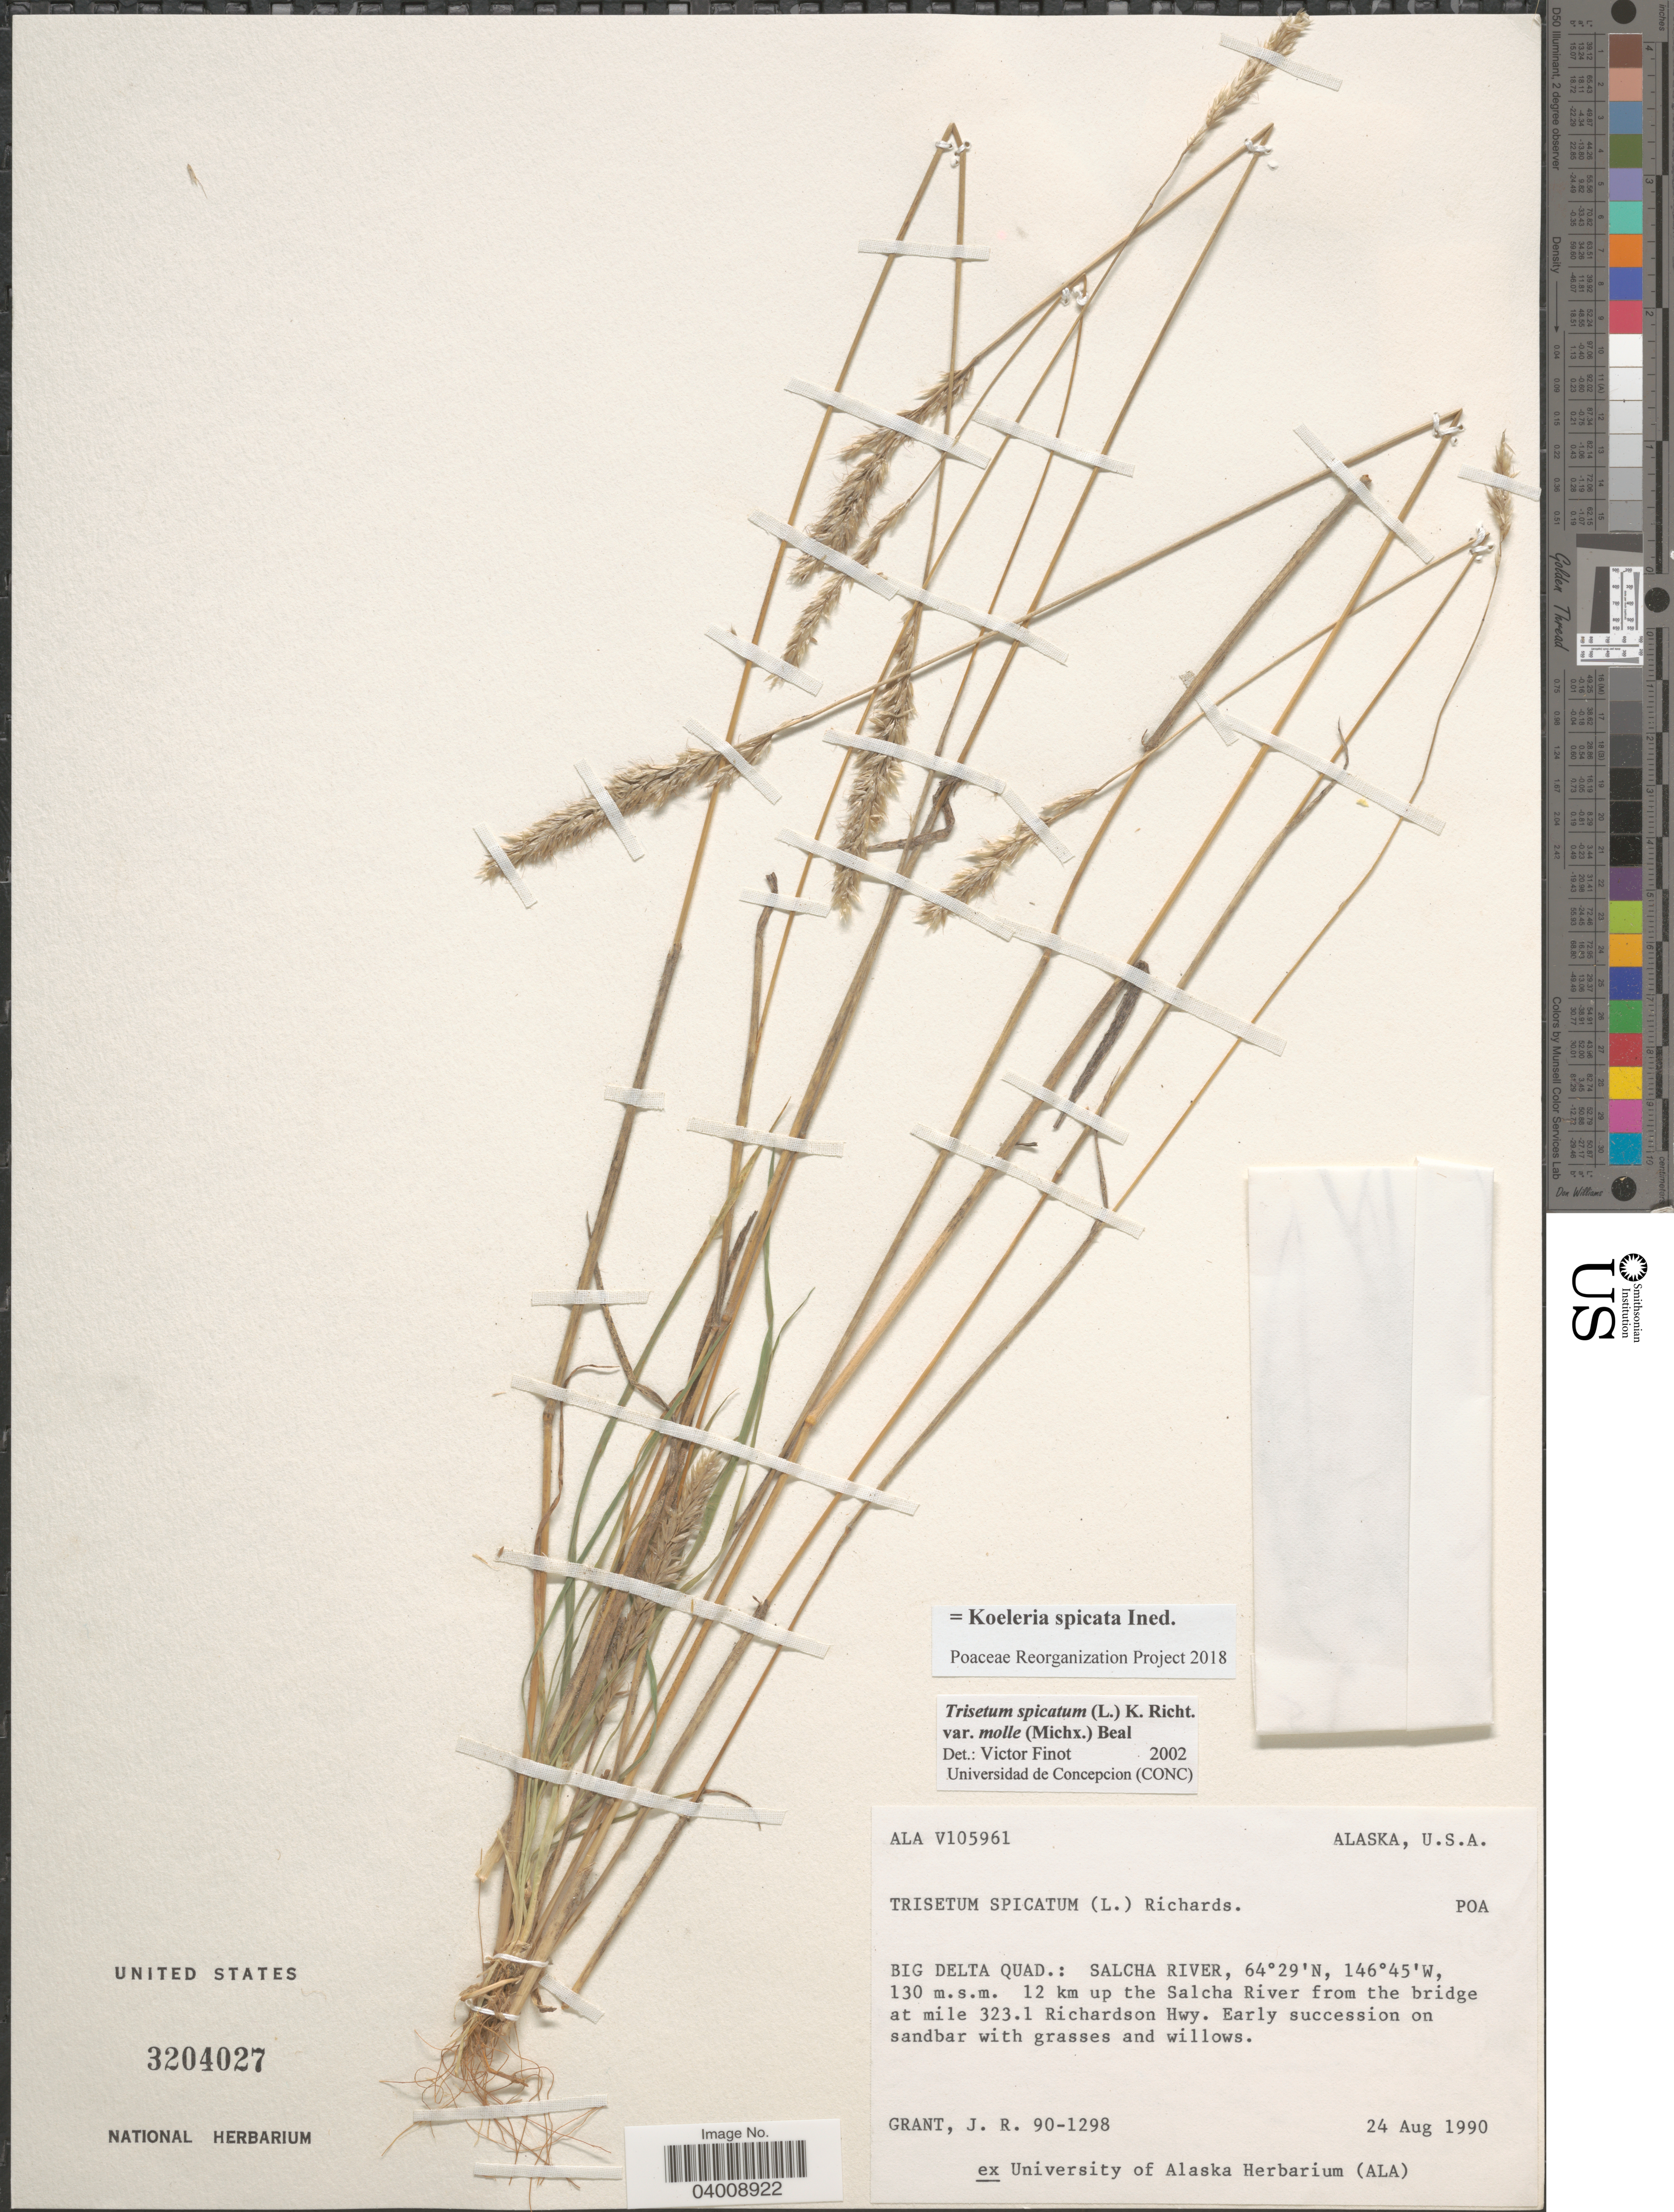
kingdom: Plantae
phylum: Tracheophyta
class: Liliopsida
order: Poales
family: Poaceae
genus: Koeleria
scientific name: Koeleria spicata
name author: (L.) Barberá et al.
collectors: J. Grant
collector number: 90-1298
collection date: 1990-08-24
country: United States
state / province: Alaska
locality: Big Delta Quad.: Salcha River. 12 km up the Salcha River from the bridge at mile 323.1 Richardson Hwy.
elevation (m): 130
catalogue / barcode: US 3204027